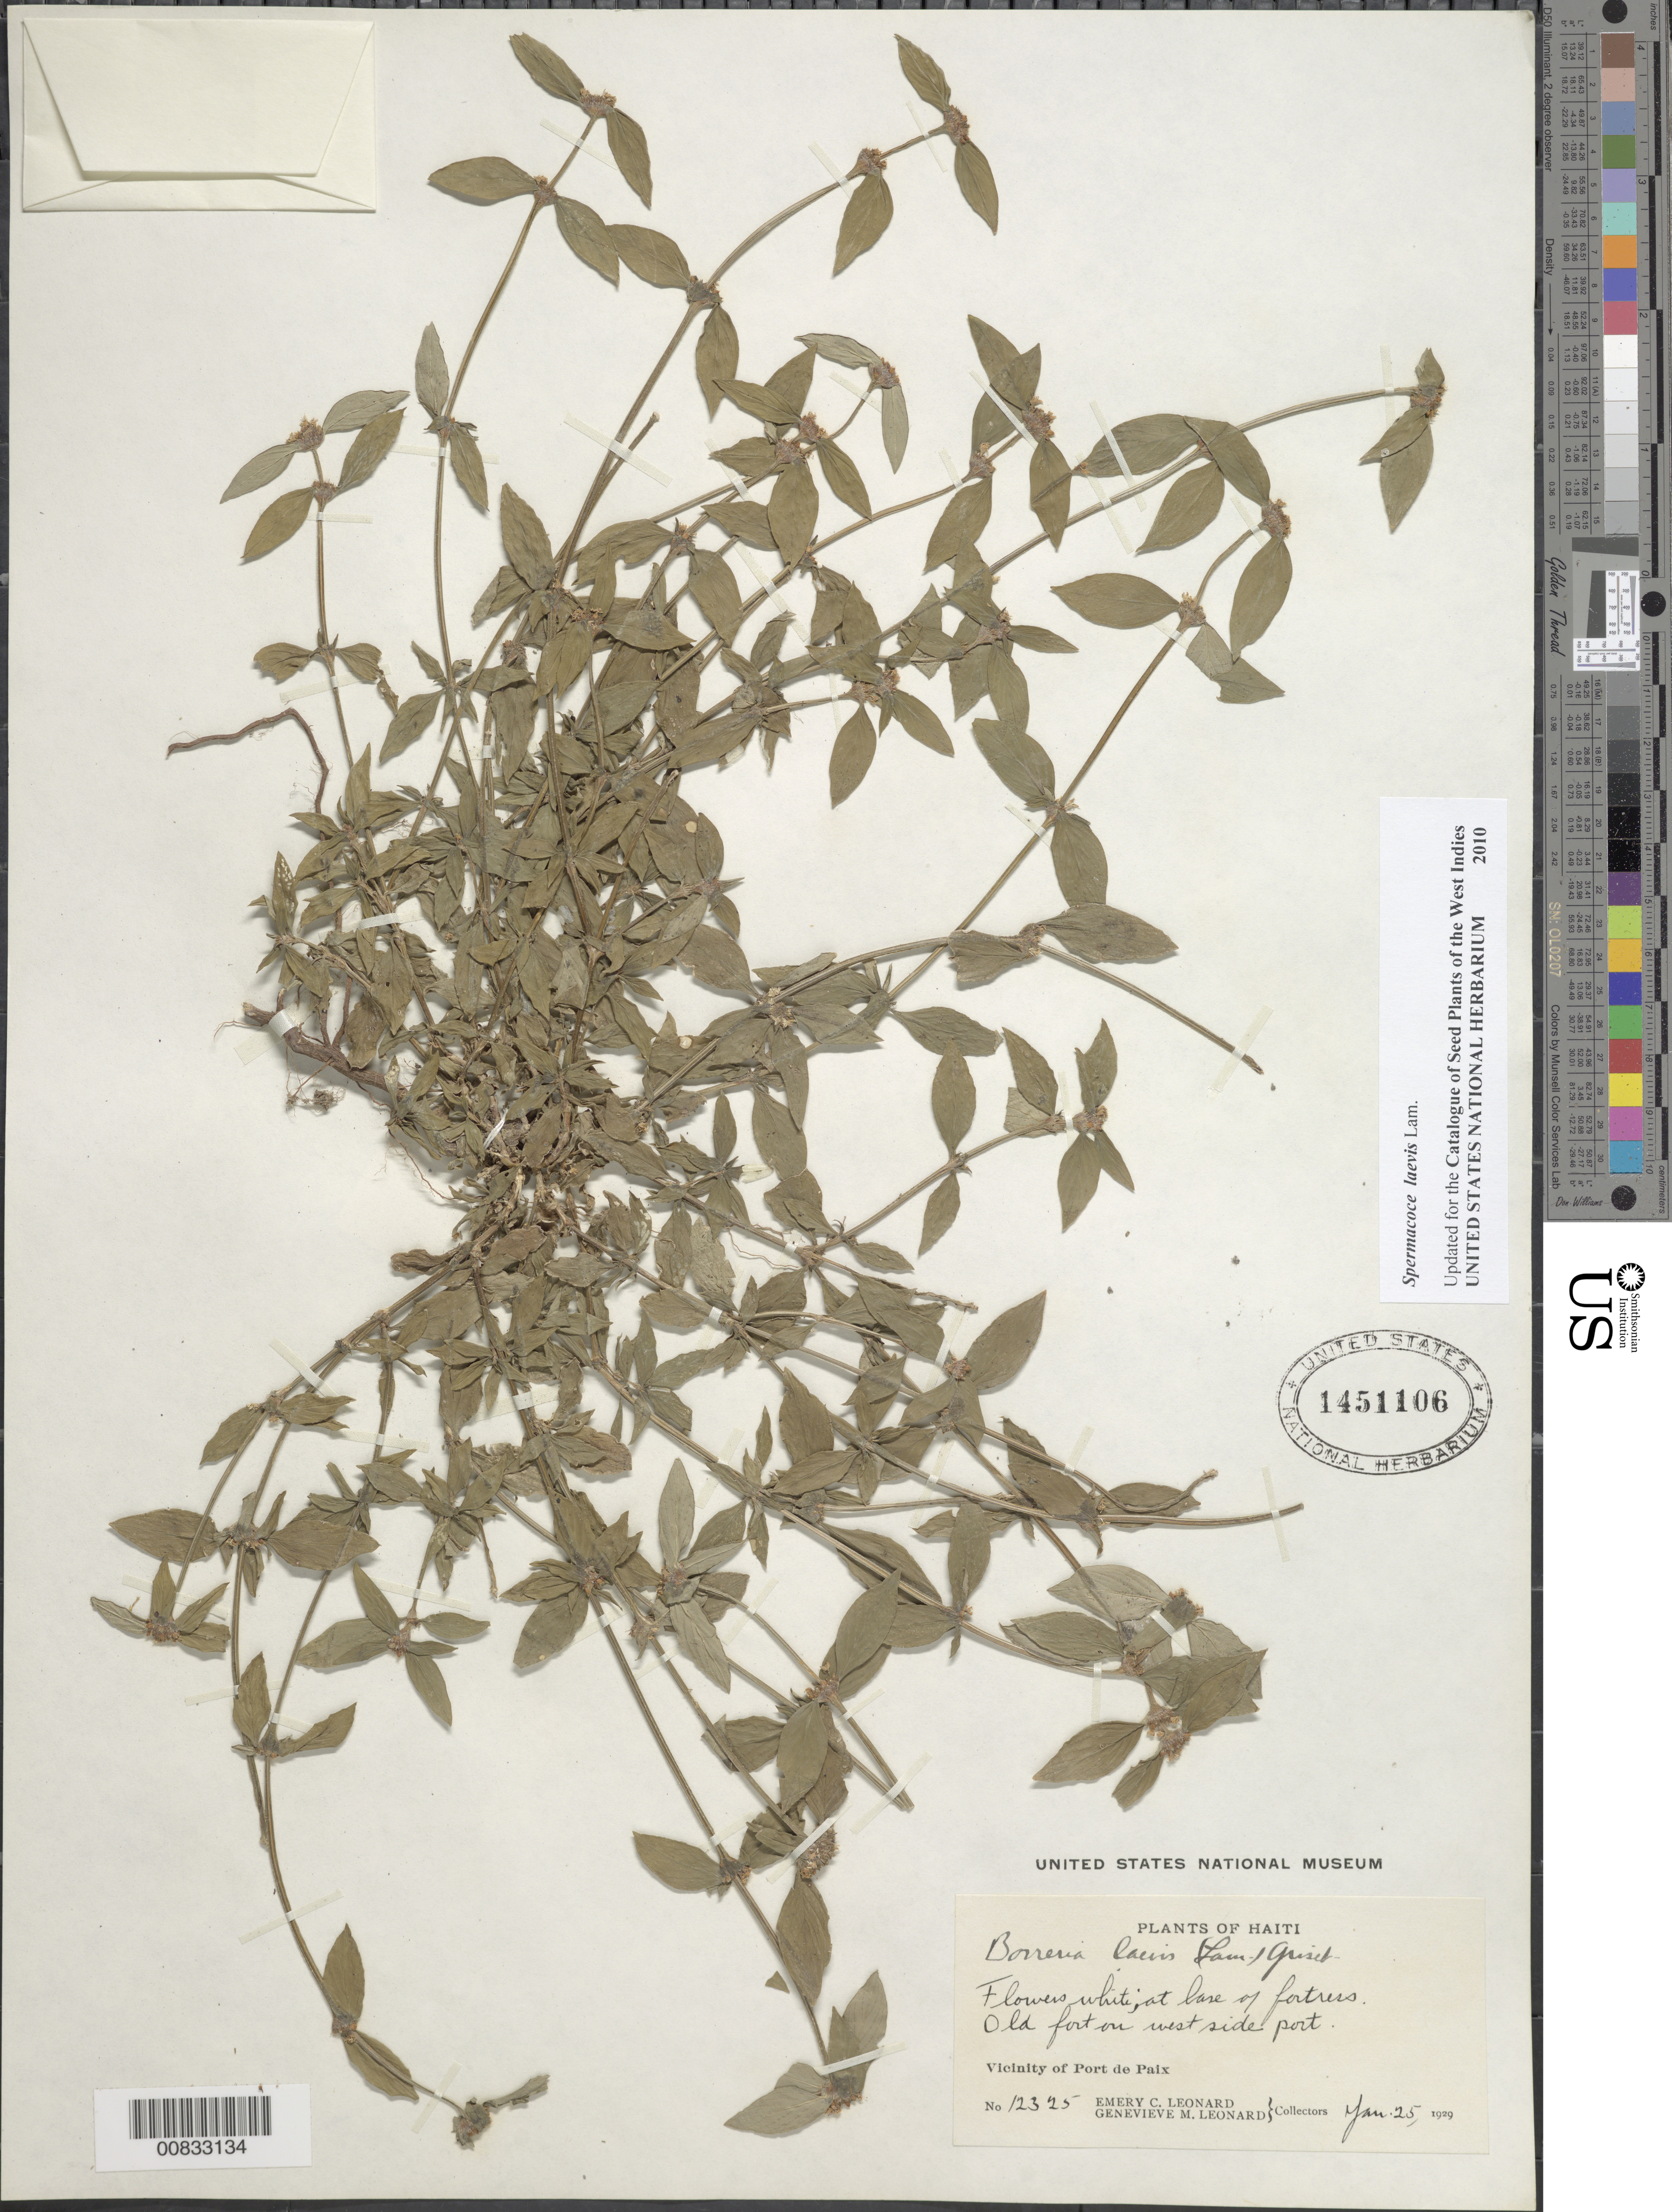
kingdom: Plantae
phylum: Tracheophyta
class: Magnoliopsida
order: Gentianales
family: Rubiaceae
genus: Spermacoce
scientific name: Spermacoce laevis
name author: Lam.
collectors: E. C. Leonard & G. M. Leonard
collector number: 12325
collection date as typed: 25 Jan 1929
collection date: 1929-01-25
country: Haiti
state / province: Nord-Ouest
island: Hispaniola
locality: Vicinity of Port de Paix, old fort on west side port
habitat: Base of fortress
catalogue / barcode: US 1451106